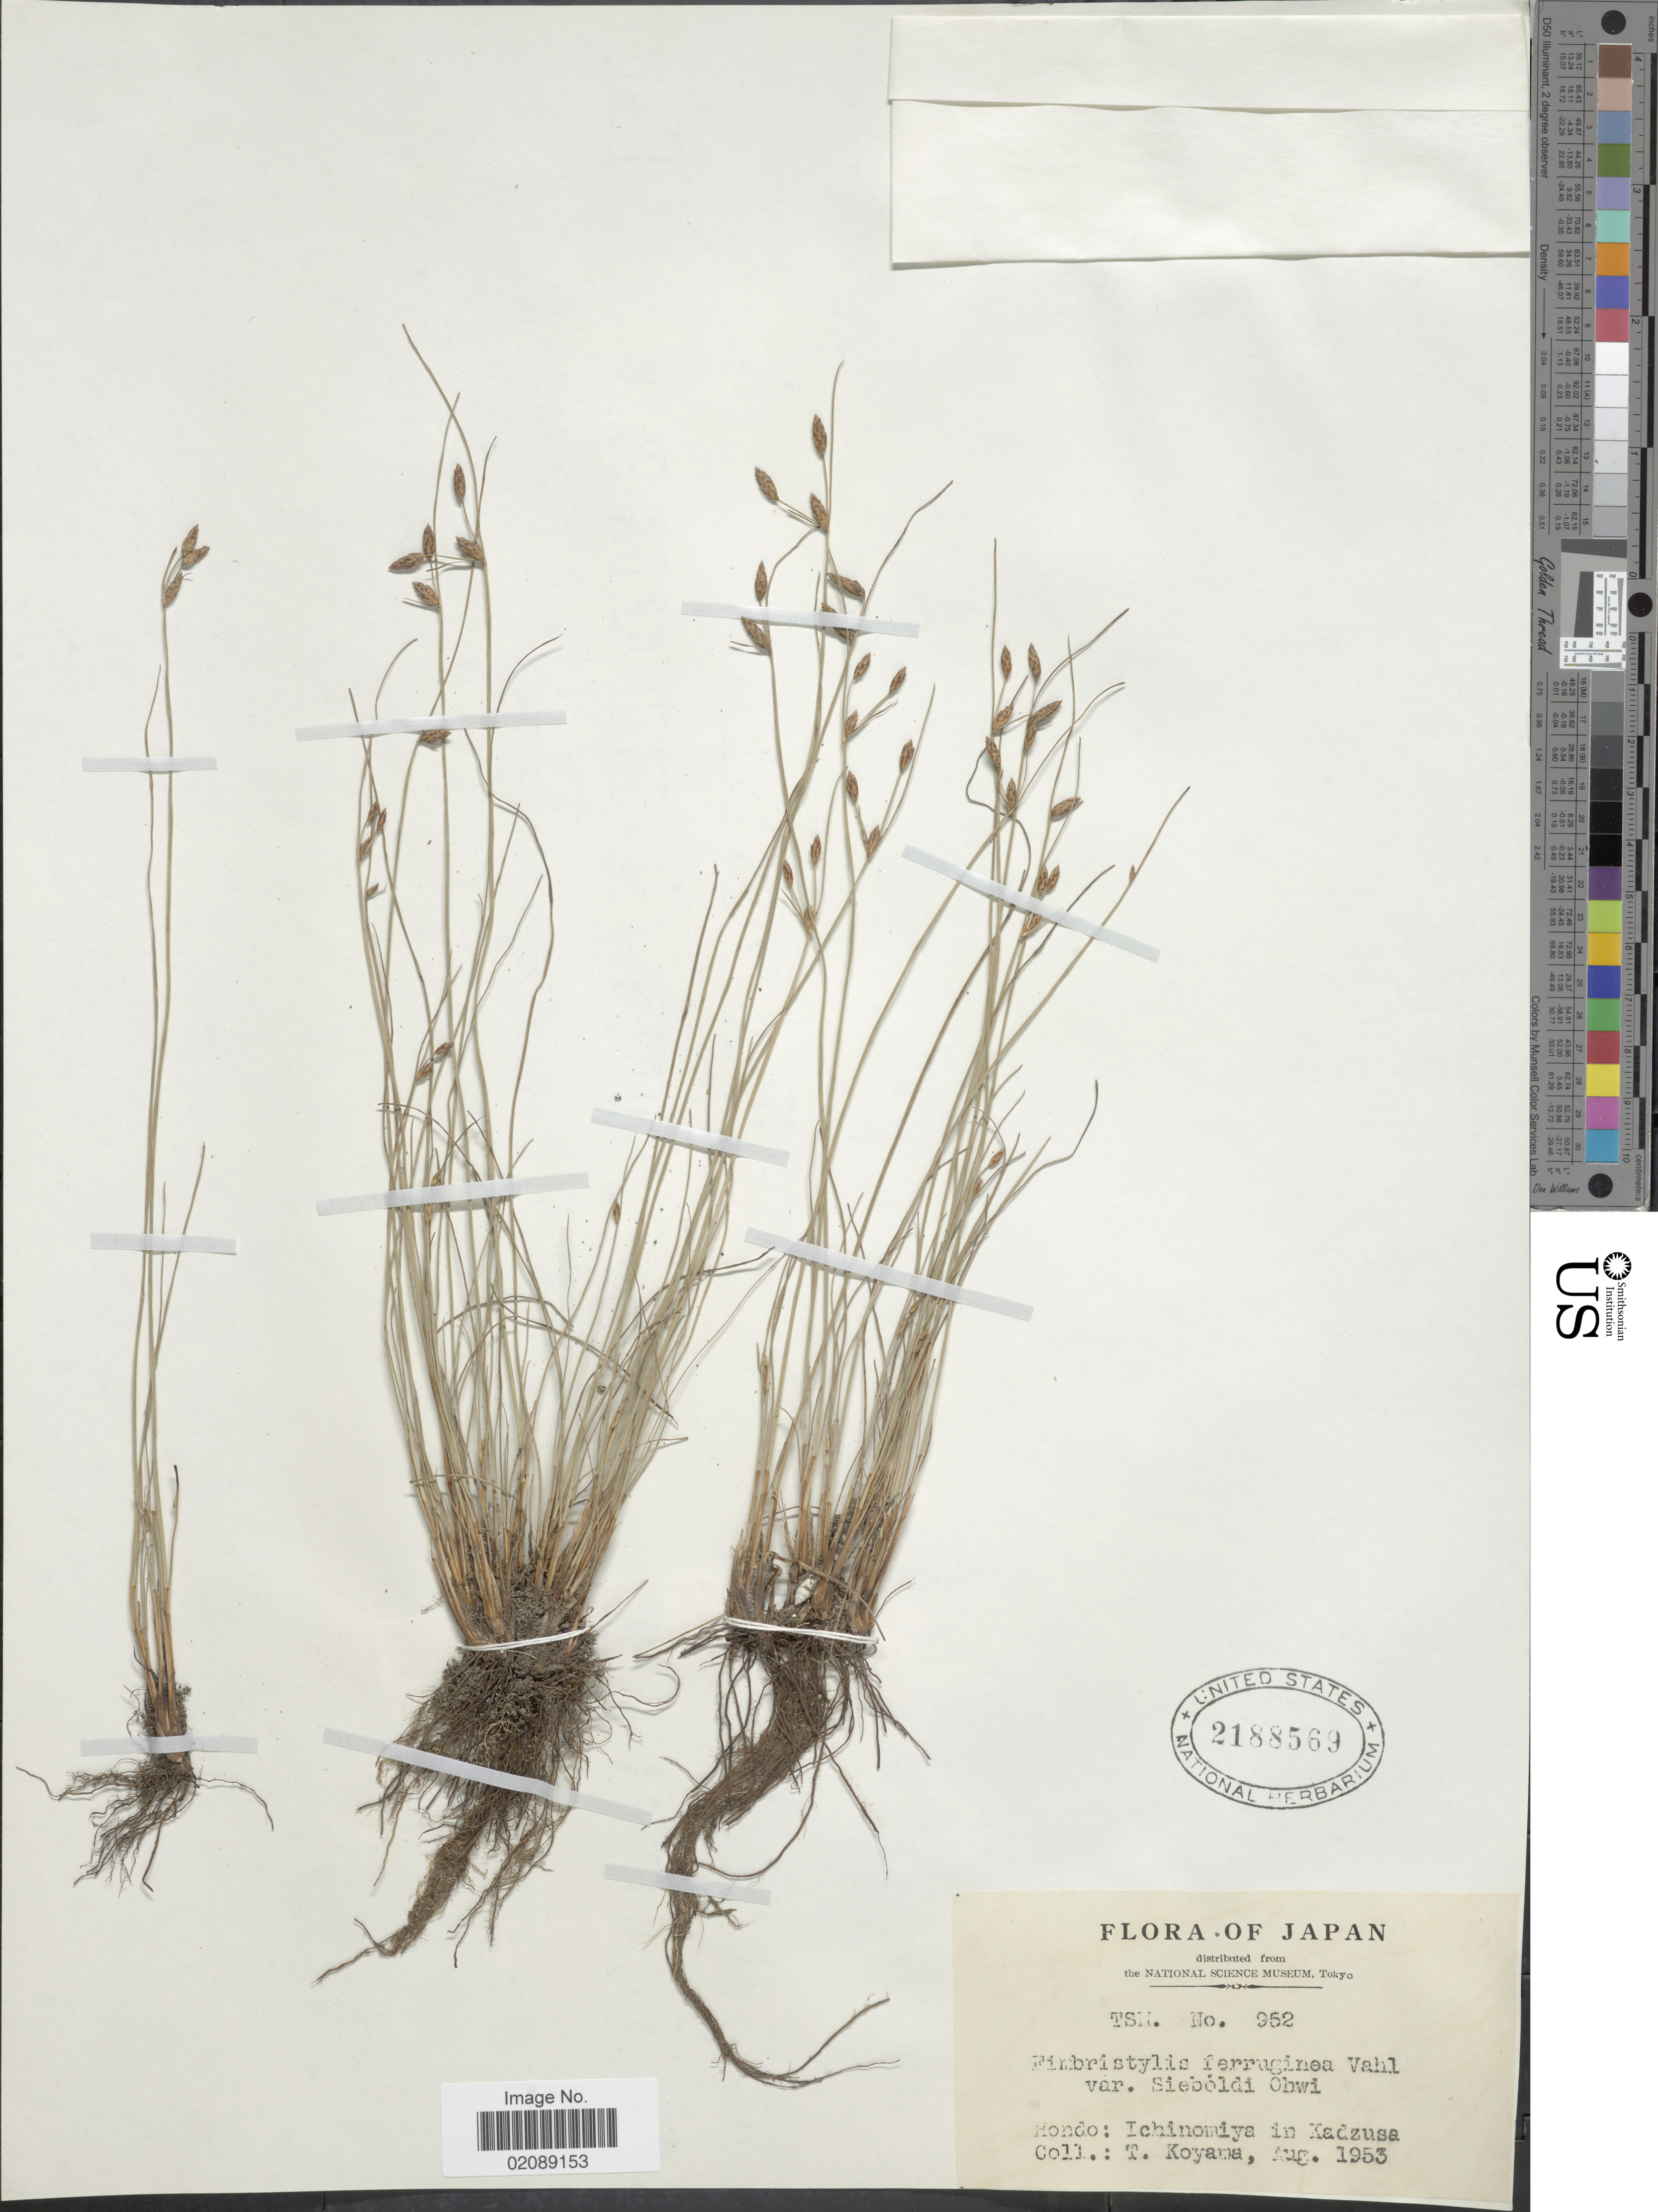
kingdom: Plantae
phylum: Tracheophyta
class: Liliopsida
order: Poales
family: Cyperaceae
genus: Fimbristylis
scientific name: Fimbristylis ferruginea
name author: (L.) Vahl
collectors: T. Koyama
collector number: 952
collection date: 1953-08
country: Japan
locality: Hondo: ichinomiya in Kadzusa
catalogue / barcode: US 2188569